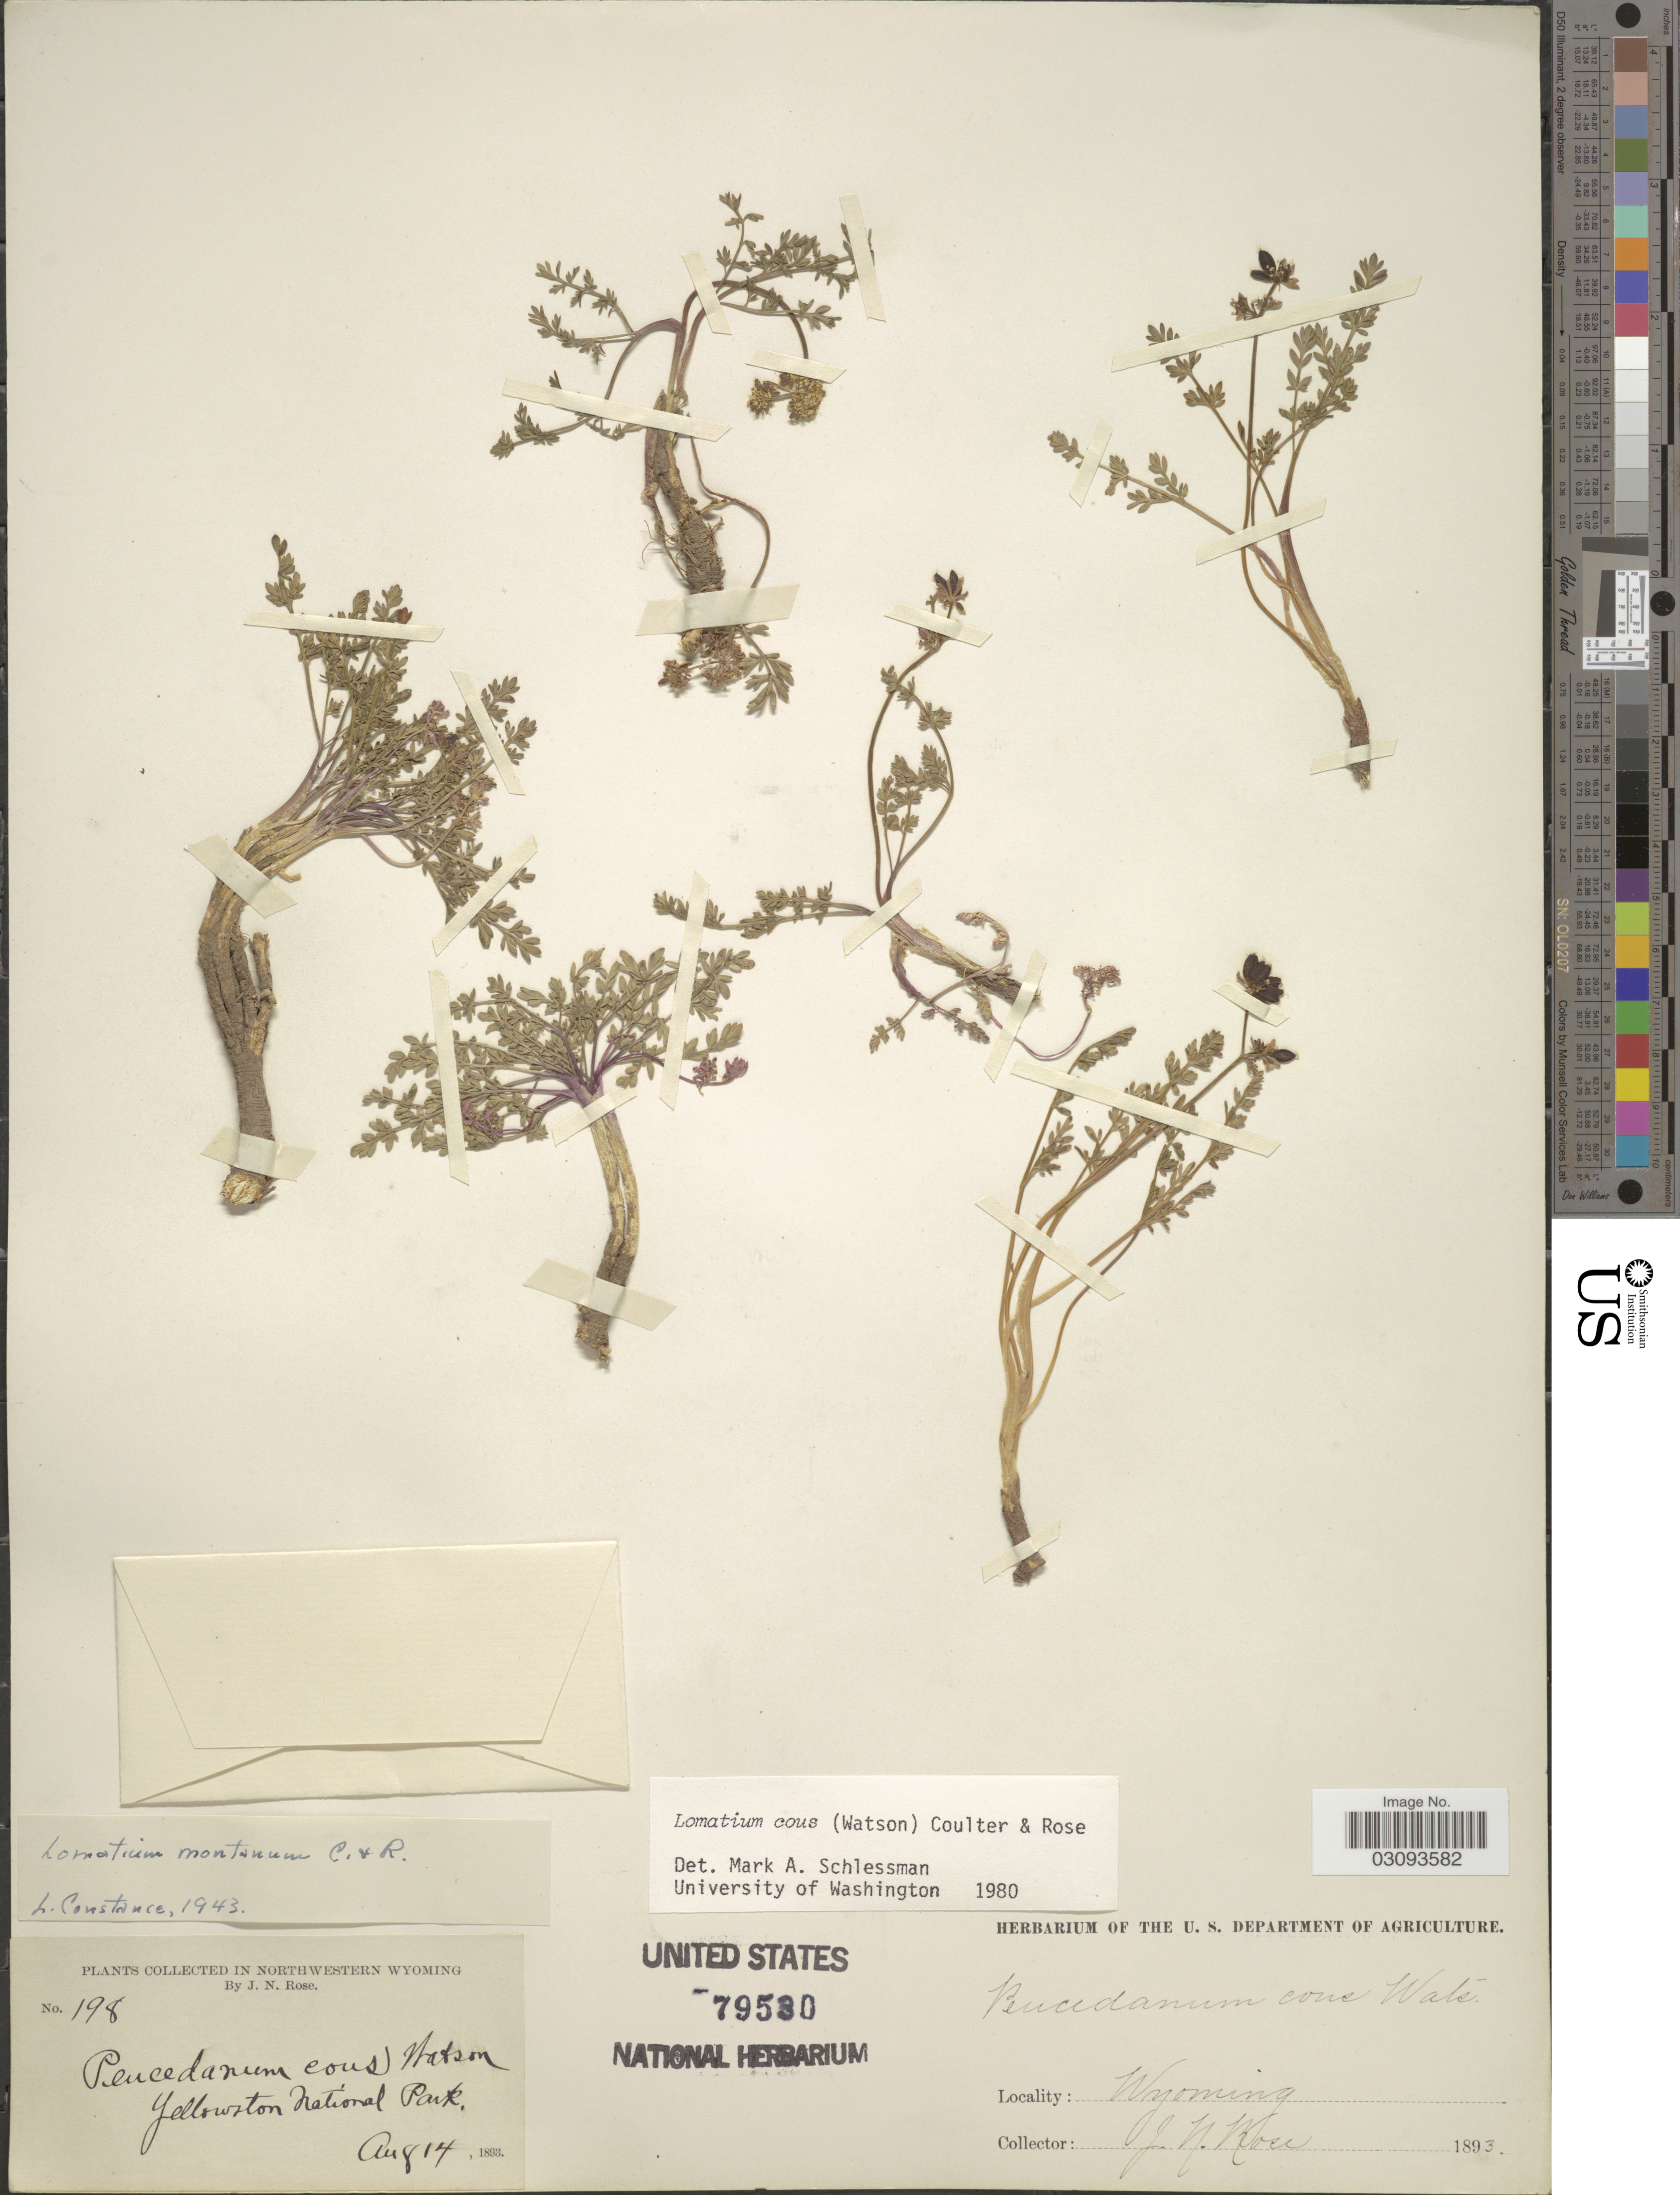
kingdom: Plantae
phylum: Tracheophyta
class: Magnoliopsida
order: Apiales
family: Apiaceae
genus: Lomatium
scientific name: Lomatium cous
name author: (S. Watson) J.M. Coult. & Rose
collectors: J. N. Rose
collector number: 198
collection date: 1893-08-14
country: United States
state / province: Wyoming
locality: Northwestern Wyoming. Yellowston National Park.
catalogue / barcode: US 79530